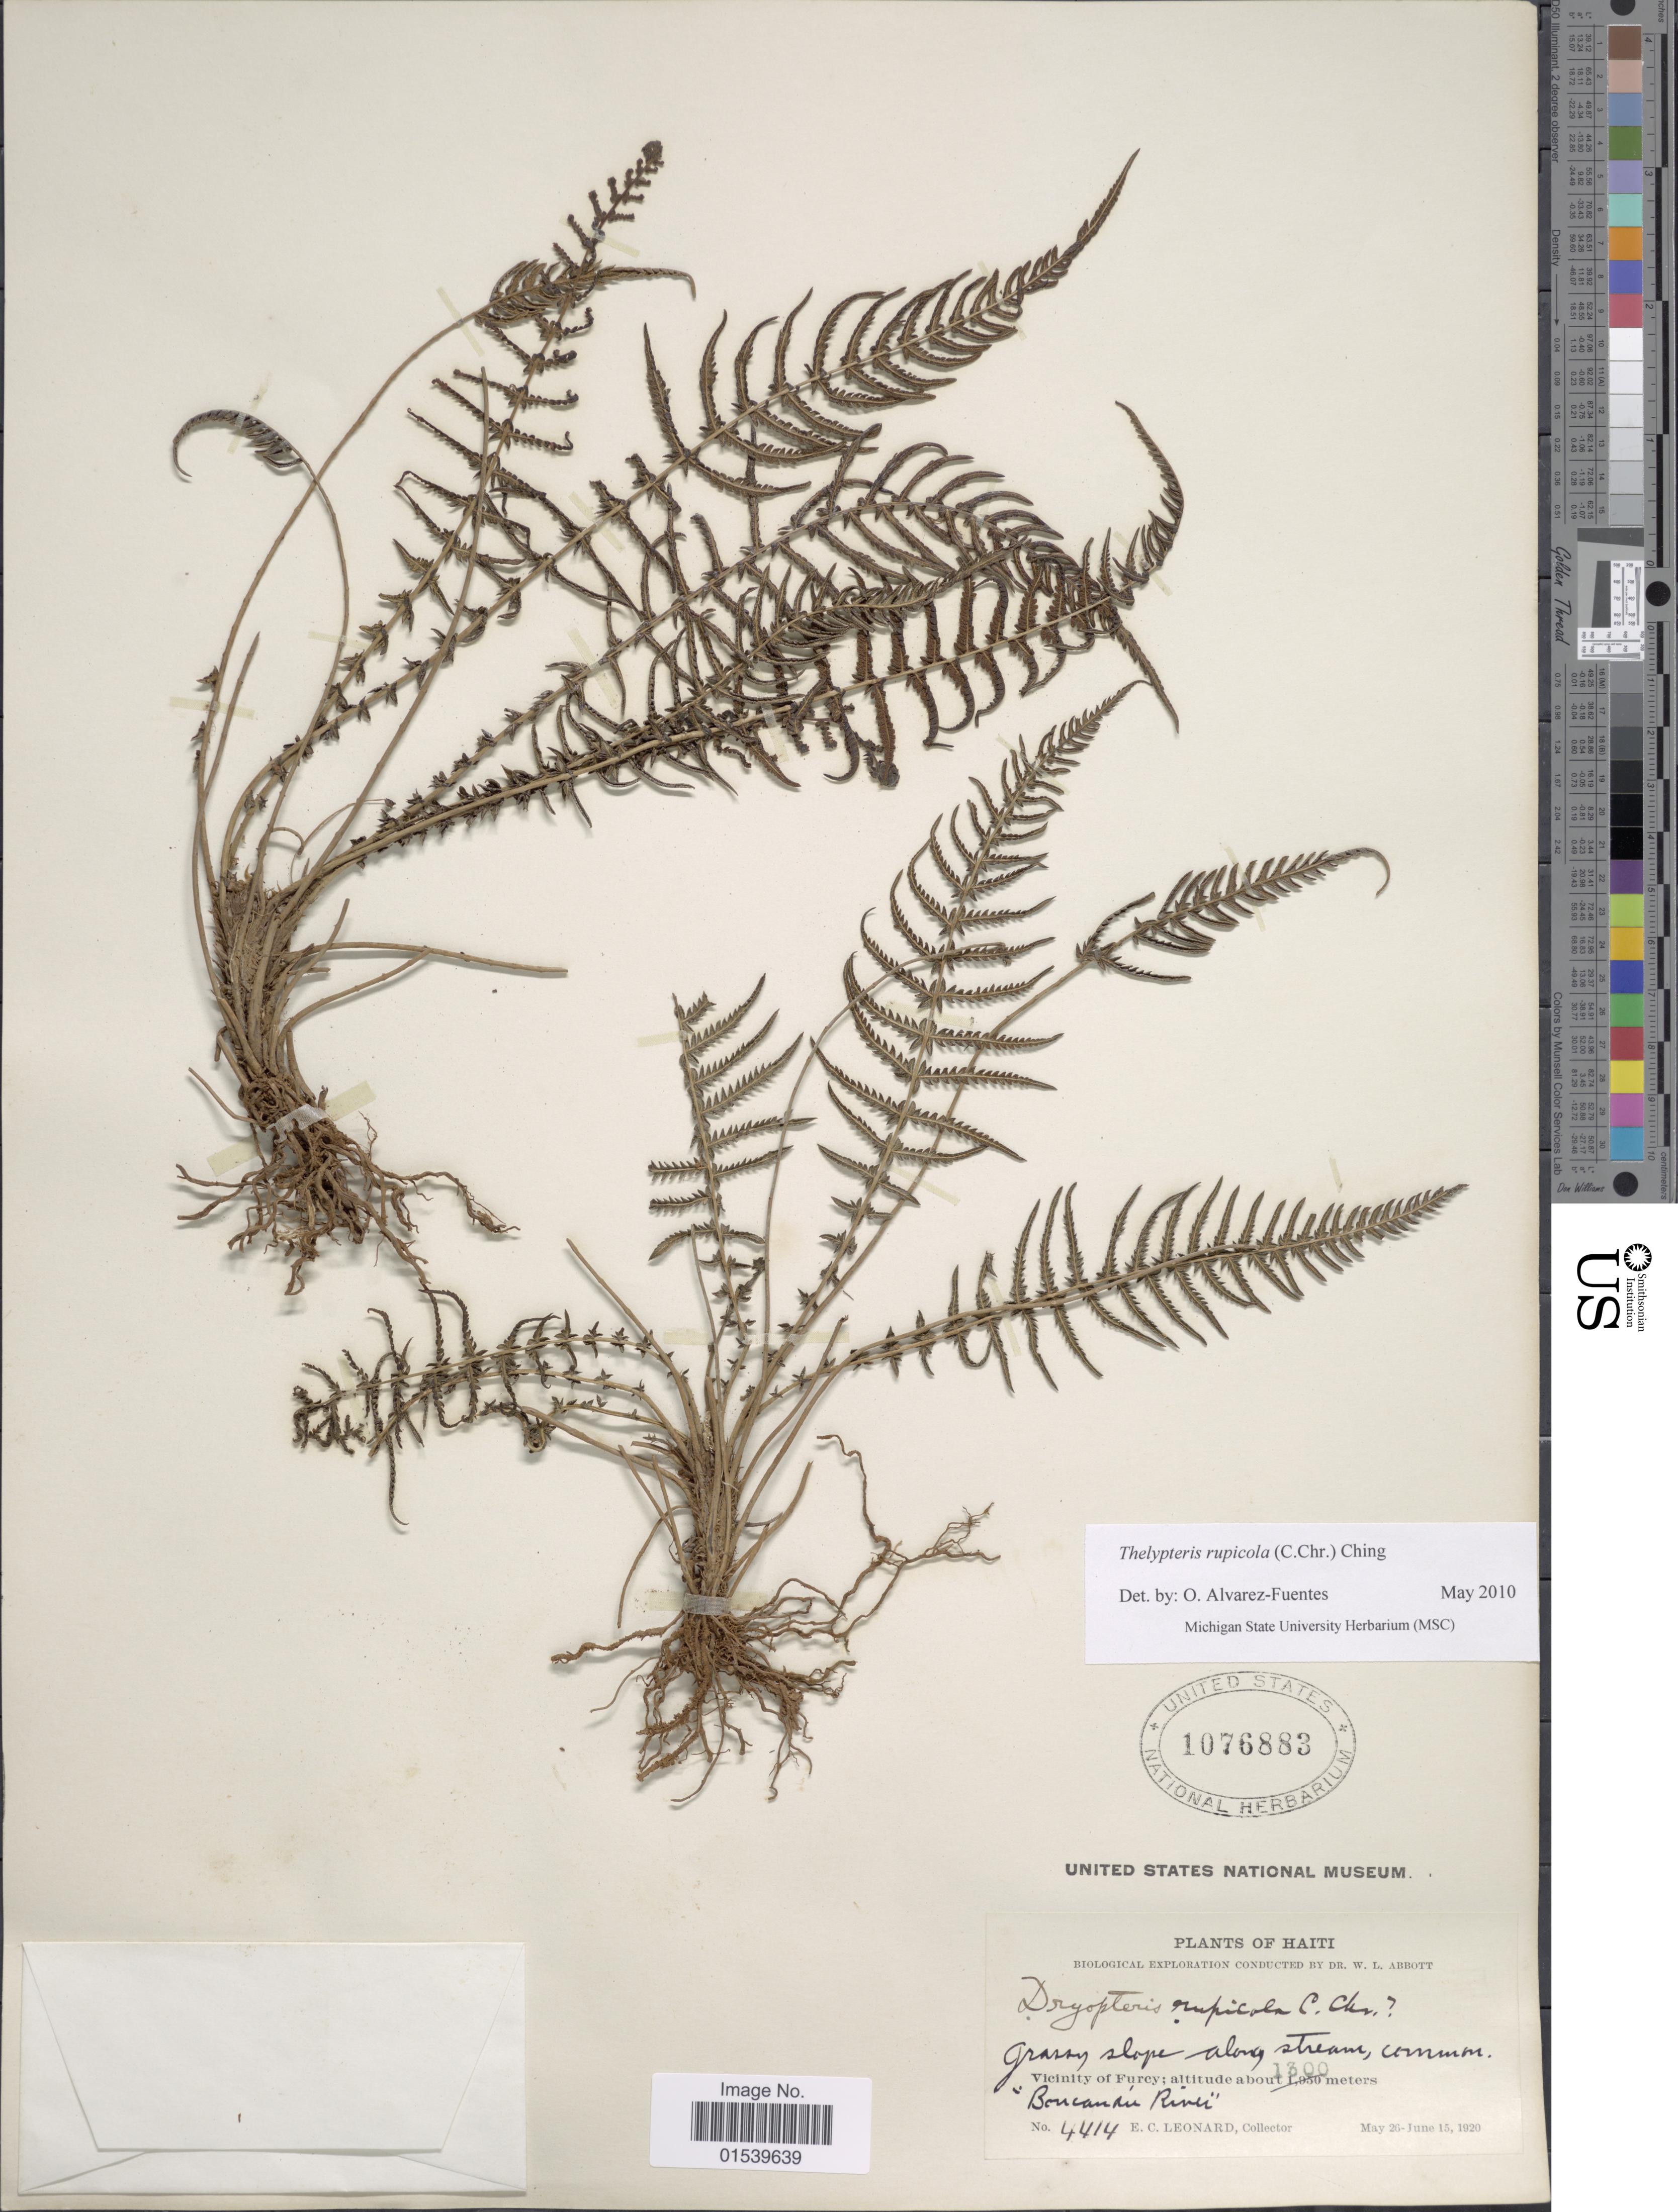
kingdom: Plantae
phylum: Tracheophyta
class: Polypodiopsida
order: Polypodiales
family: Thelypteridaceae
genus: Amauropelta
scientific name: Amauropelta rupicola (C. Chr.) comb. nov., ined 2015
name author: (C. Chr.)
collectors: E. C. Leonard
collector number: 4414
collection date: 1920-05-26/1920-06-15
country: Haiti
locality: Vicinity of Furcy, Boucandu River [interpreted]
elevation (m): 1300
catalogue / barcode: US 1076883